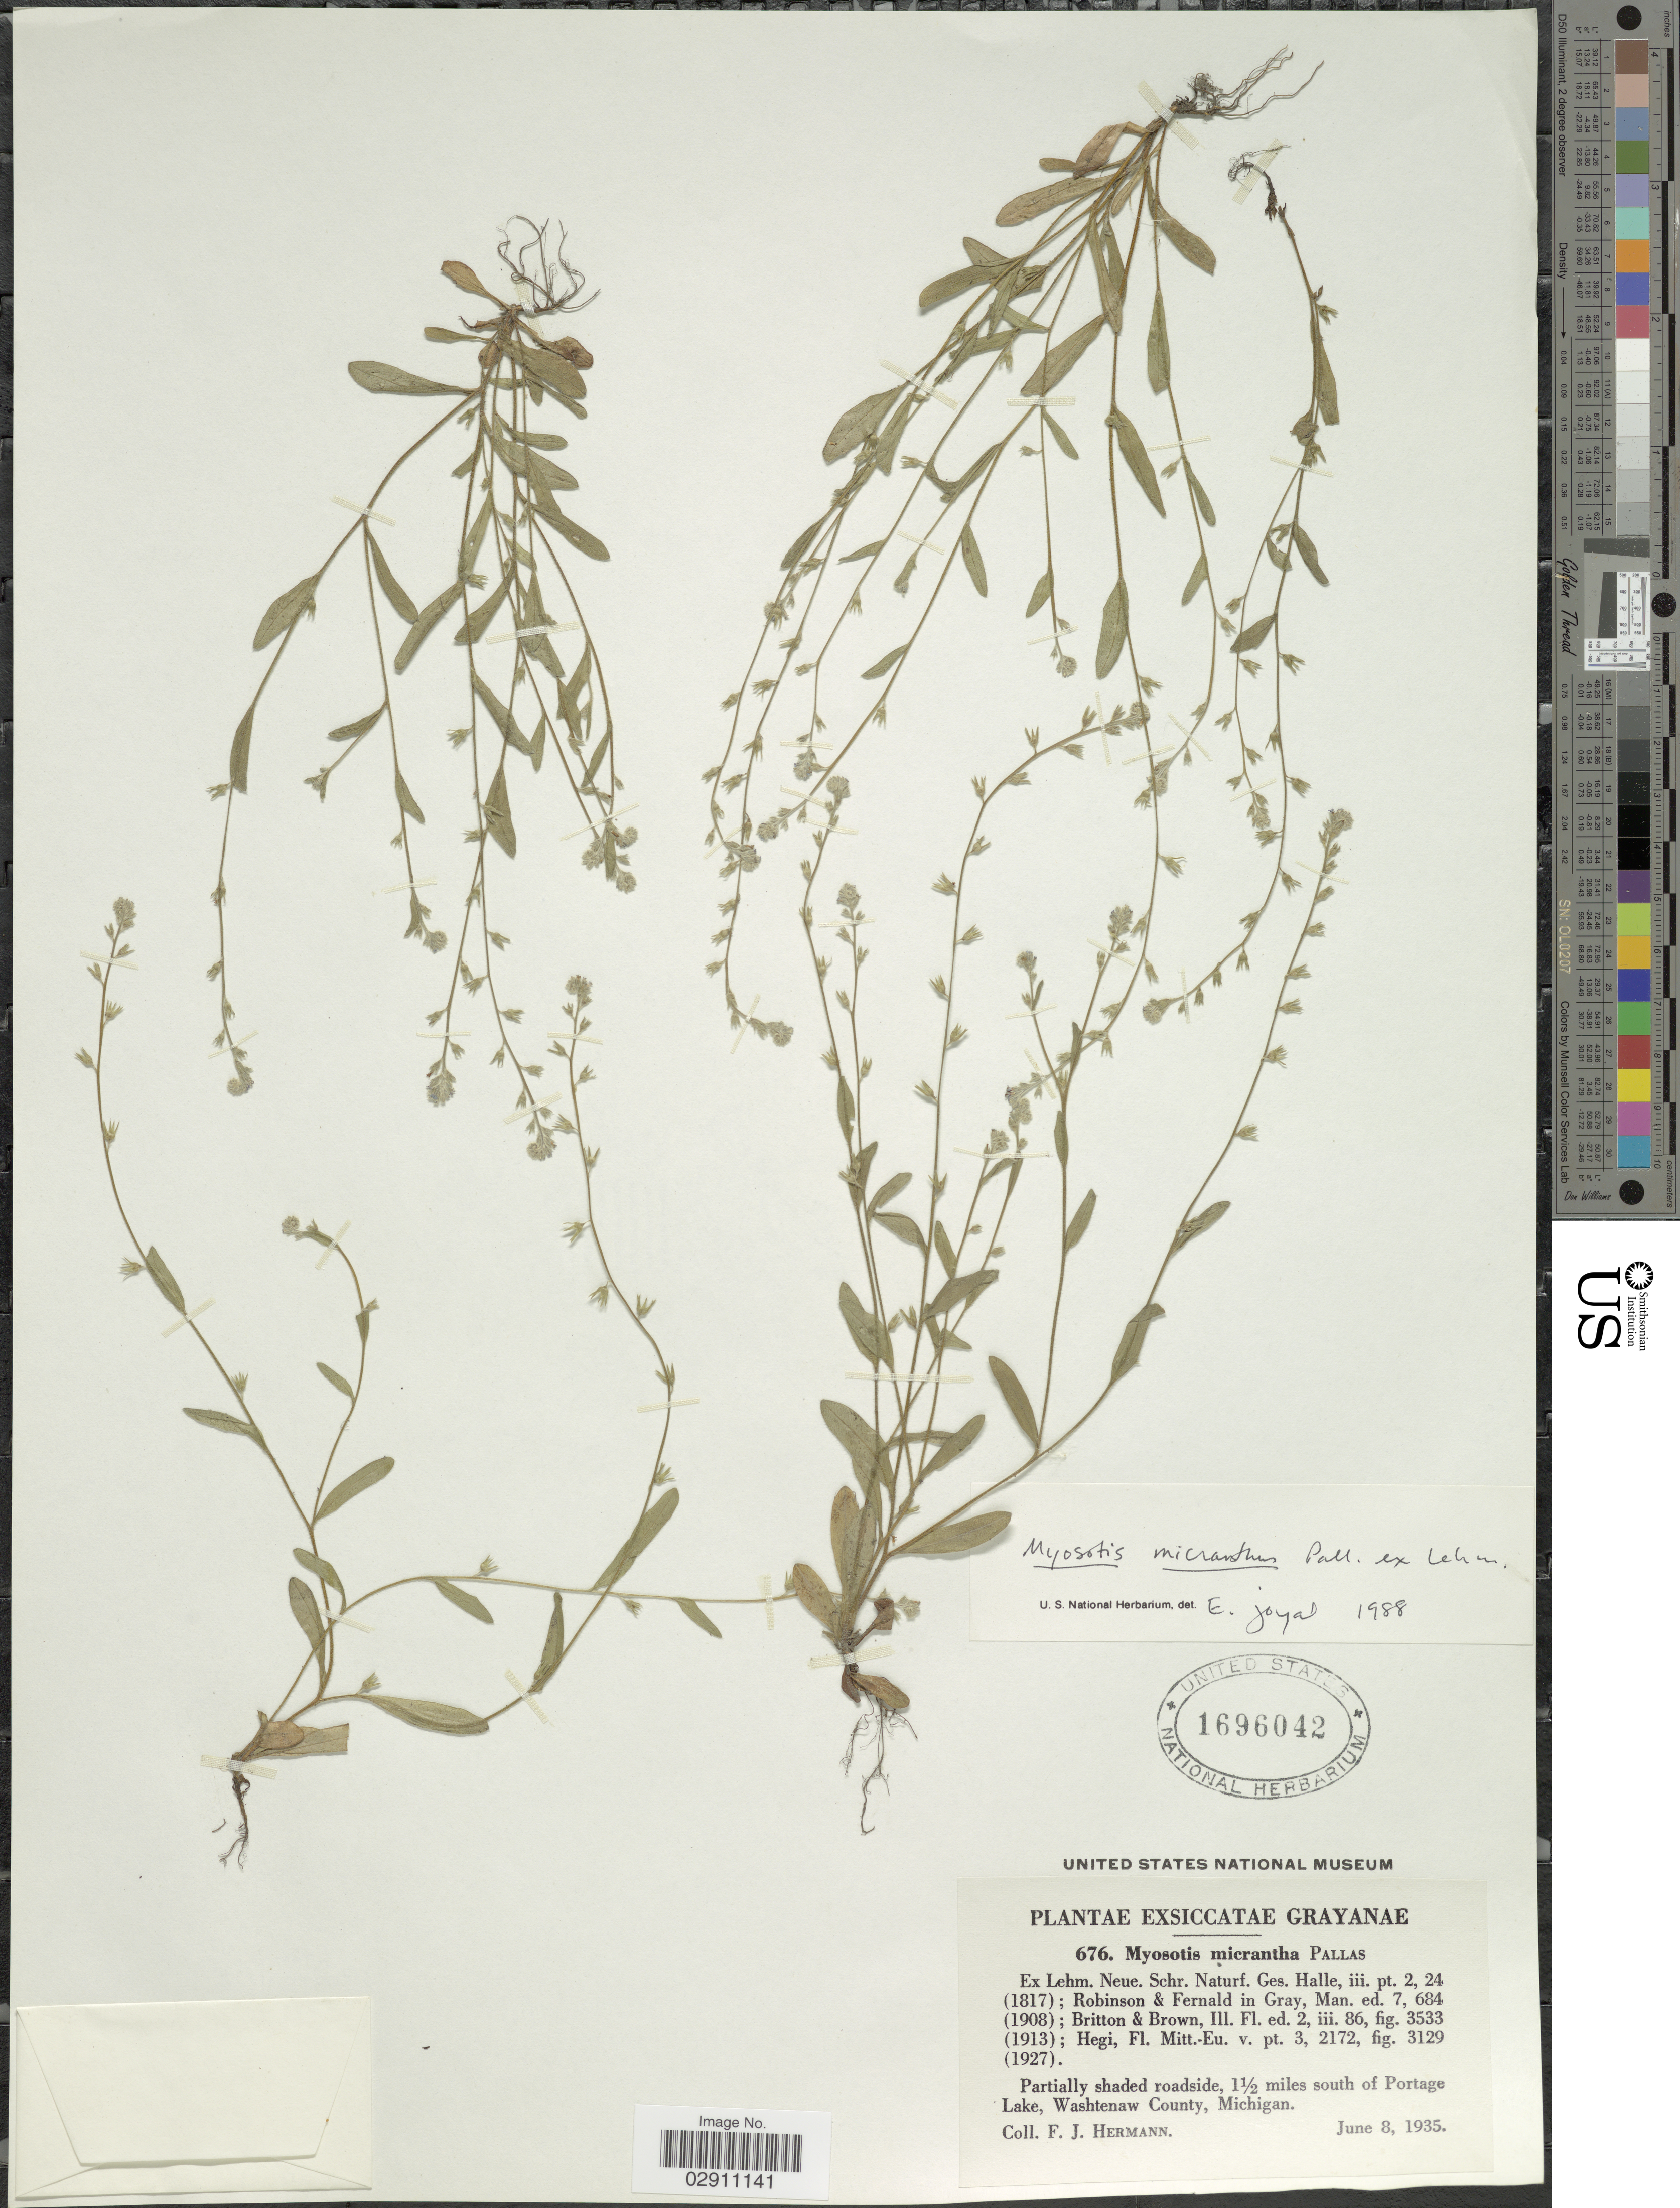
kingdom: Plantae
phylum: Tracheophyta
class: Magnoliopsida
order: Boraginales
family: Boraginaceae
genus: Myosotis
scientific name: Myosotis stricta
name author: Link ex Roem. & Schult.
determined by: Goldman, Doug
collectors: F. J. Hermann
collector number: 676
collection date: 1935-06-08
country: United States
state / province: Michigan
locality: Grayane, Partially shaded roadside, 1 1/2 miles south of Portage Lake, Washtenaw County.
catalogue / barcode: US 1696042